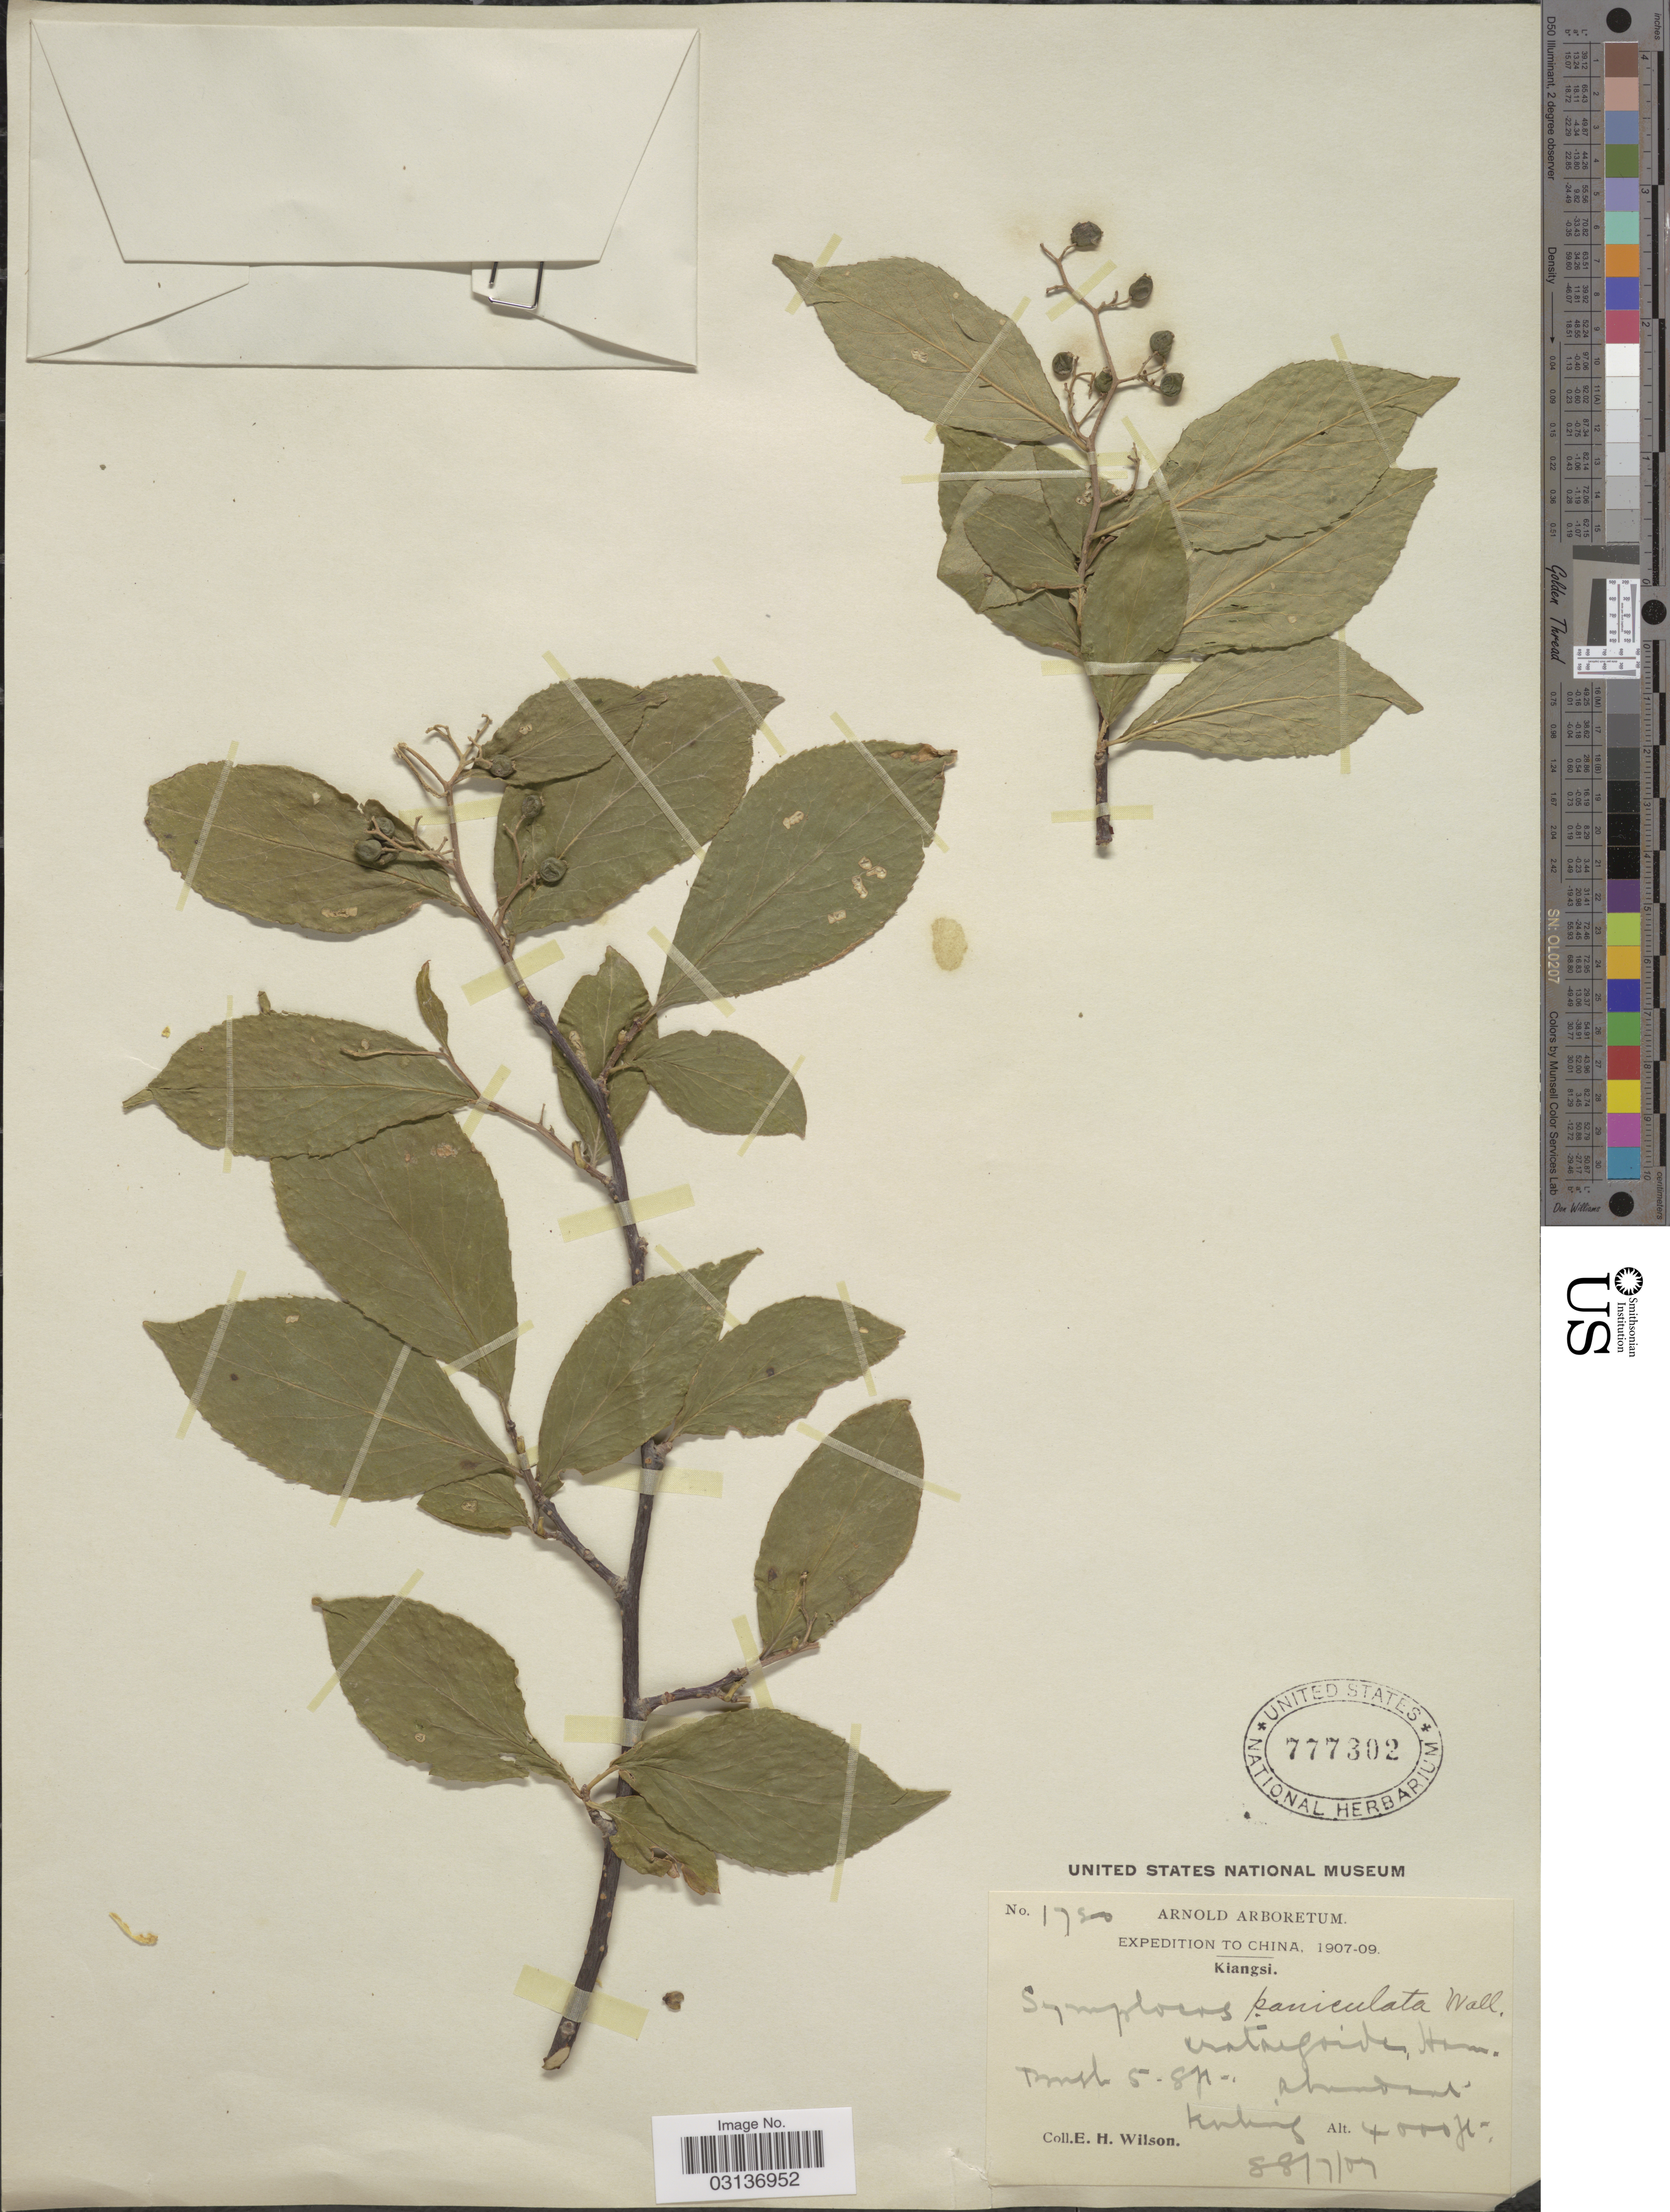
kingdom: Plantae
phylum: Tracheophyta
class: Magnoliopsida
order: Ericales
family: Symplocaceae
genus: Symplocos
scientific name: Symplocos paniculata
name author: Miq.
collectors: E. Wilson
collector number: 1790*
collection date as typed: Transcribed d/m/y: 4/7/88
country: China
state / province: Jiangxi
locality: Kiangsi. Kuling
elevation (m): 1219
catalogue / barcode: US 777302